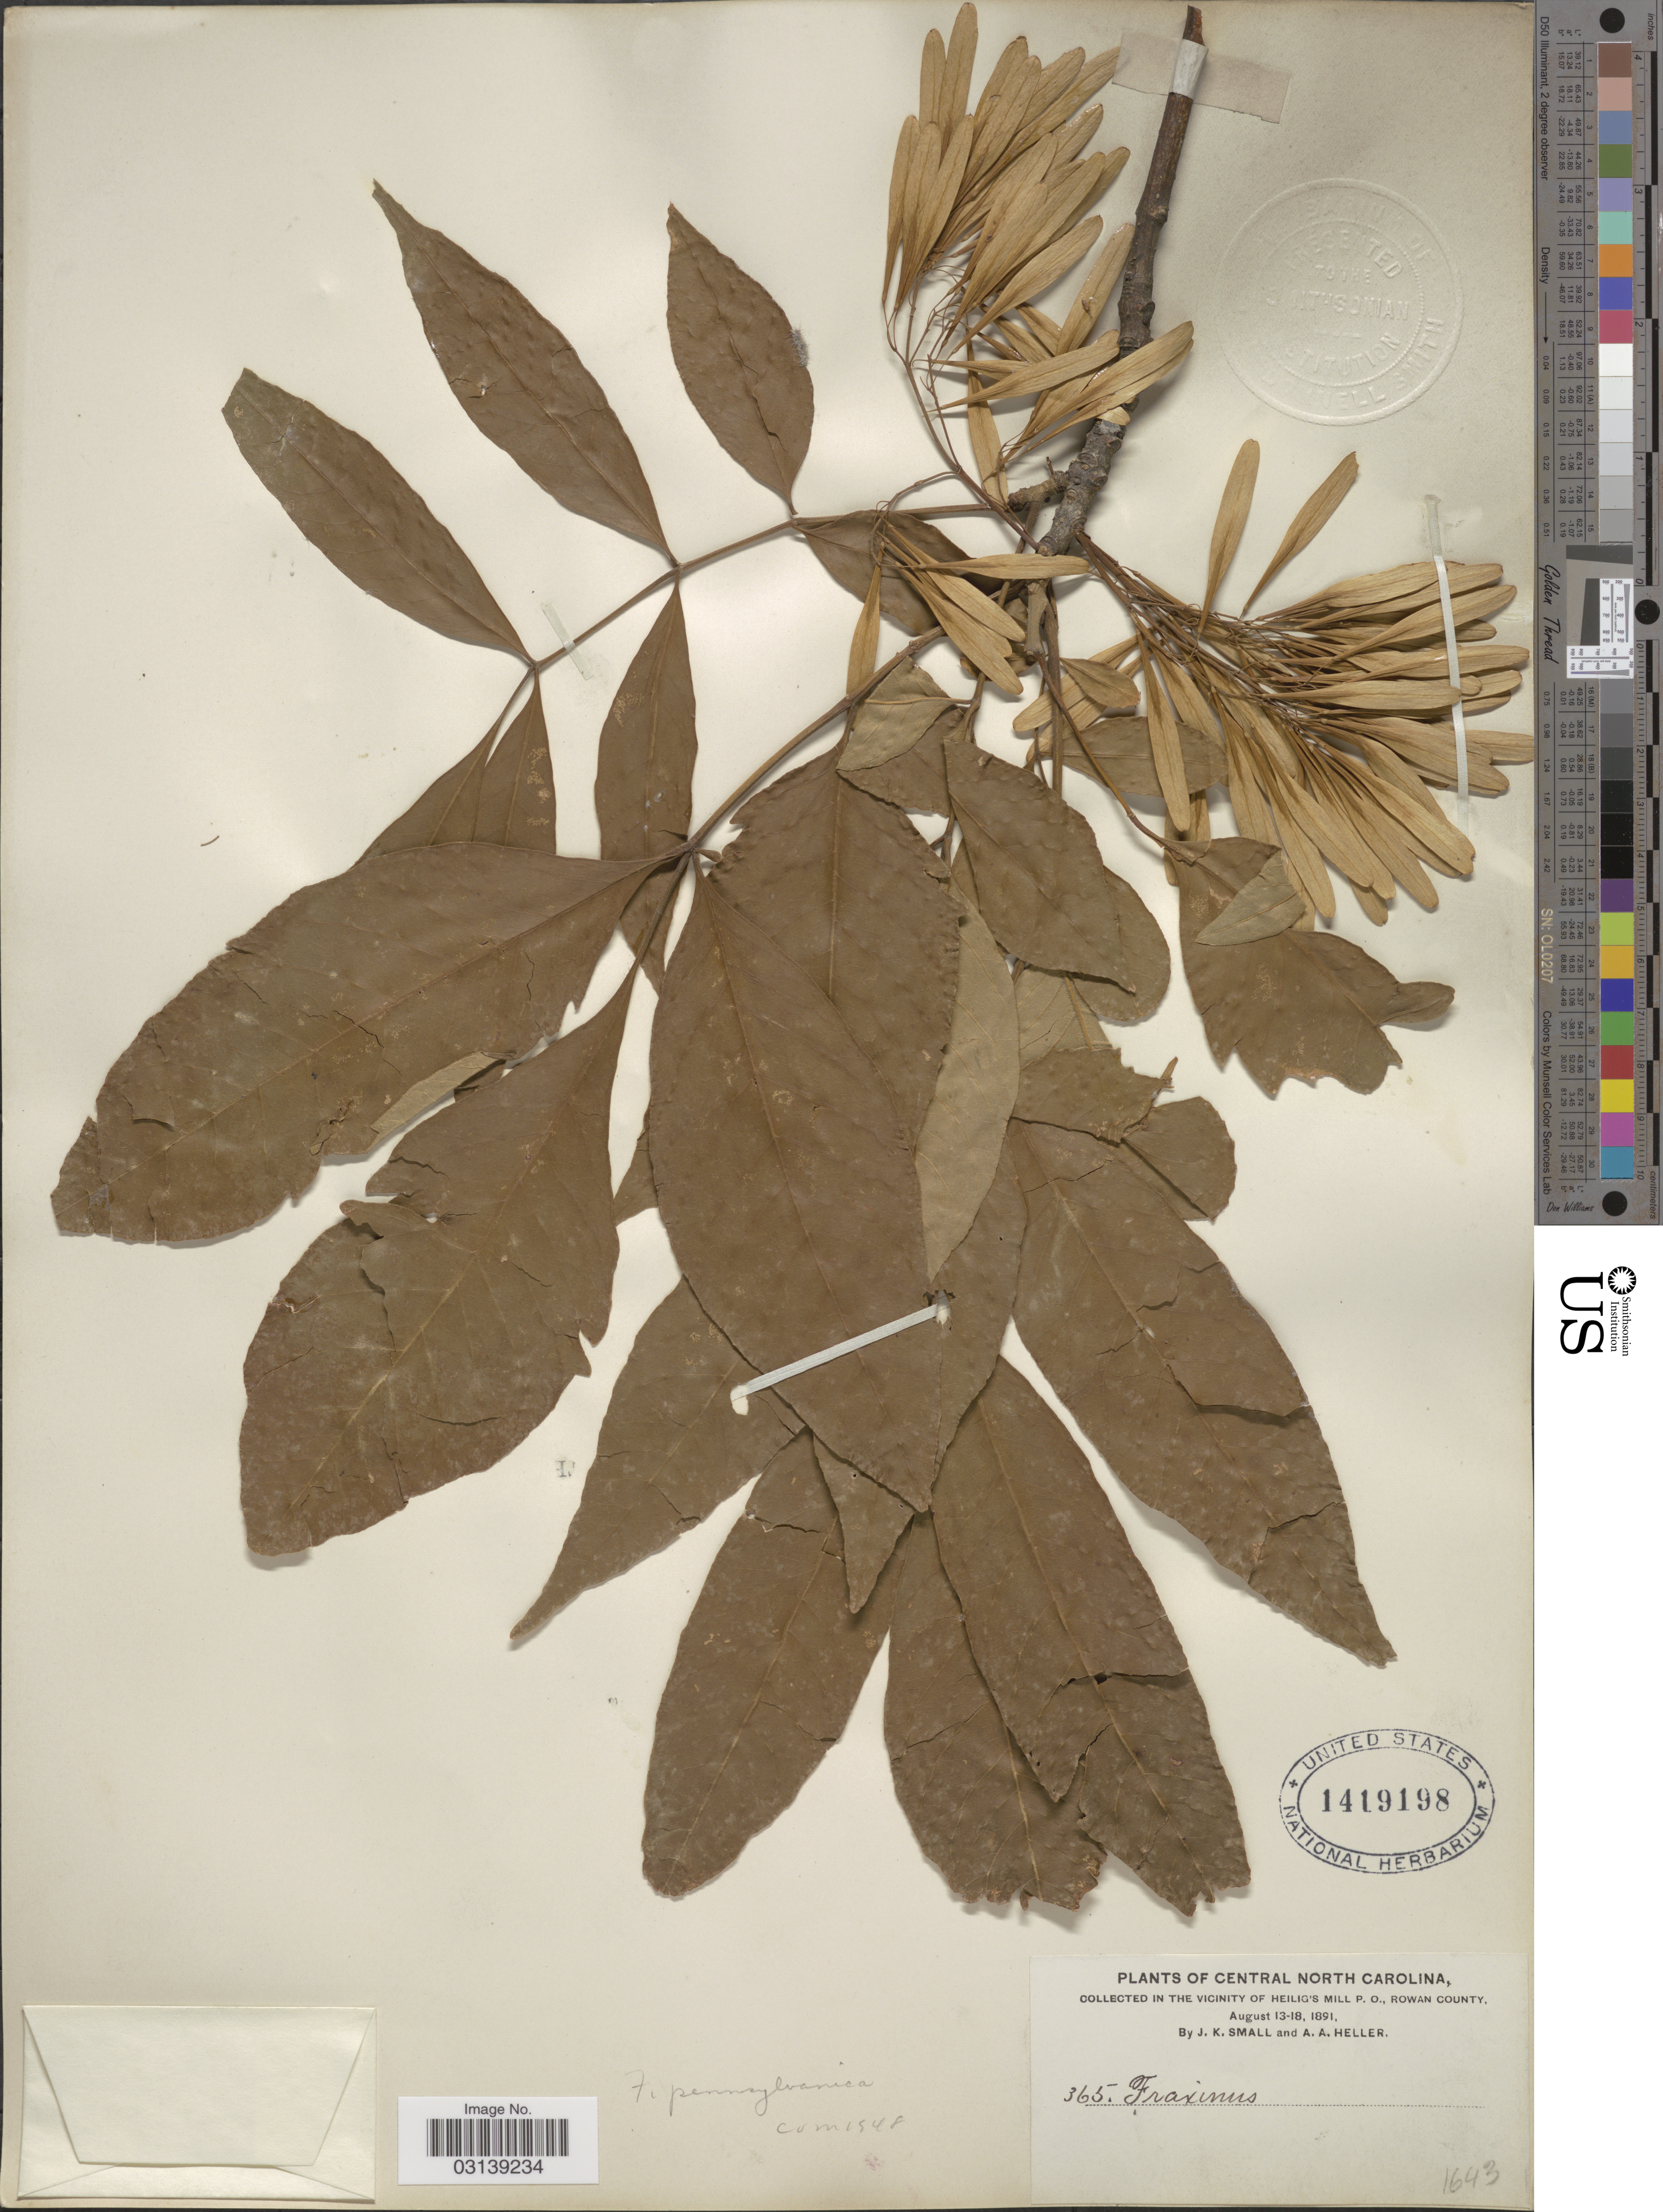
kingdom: Plantae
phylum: Tracheophyta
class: Magnoliopsida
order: Lamiales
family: Oleaceae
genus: Fraxinus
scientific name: Fraxinus pennsylvanica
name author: Marshall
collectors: J. K. Small & A. A. Heller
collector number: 365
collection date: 1891-08-13/1891-08-18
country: United States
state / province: North Carolina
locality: Central North Carolina, in the vicinity of Heilig's Mill P.O., Rowan County.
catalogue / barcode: US 1419198